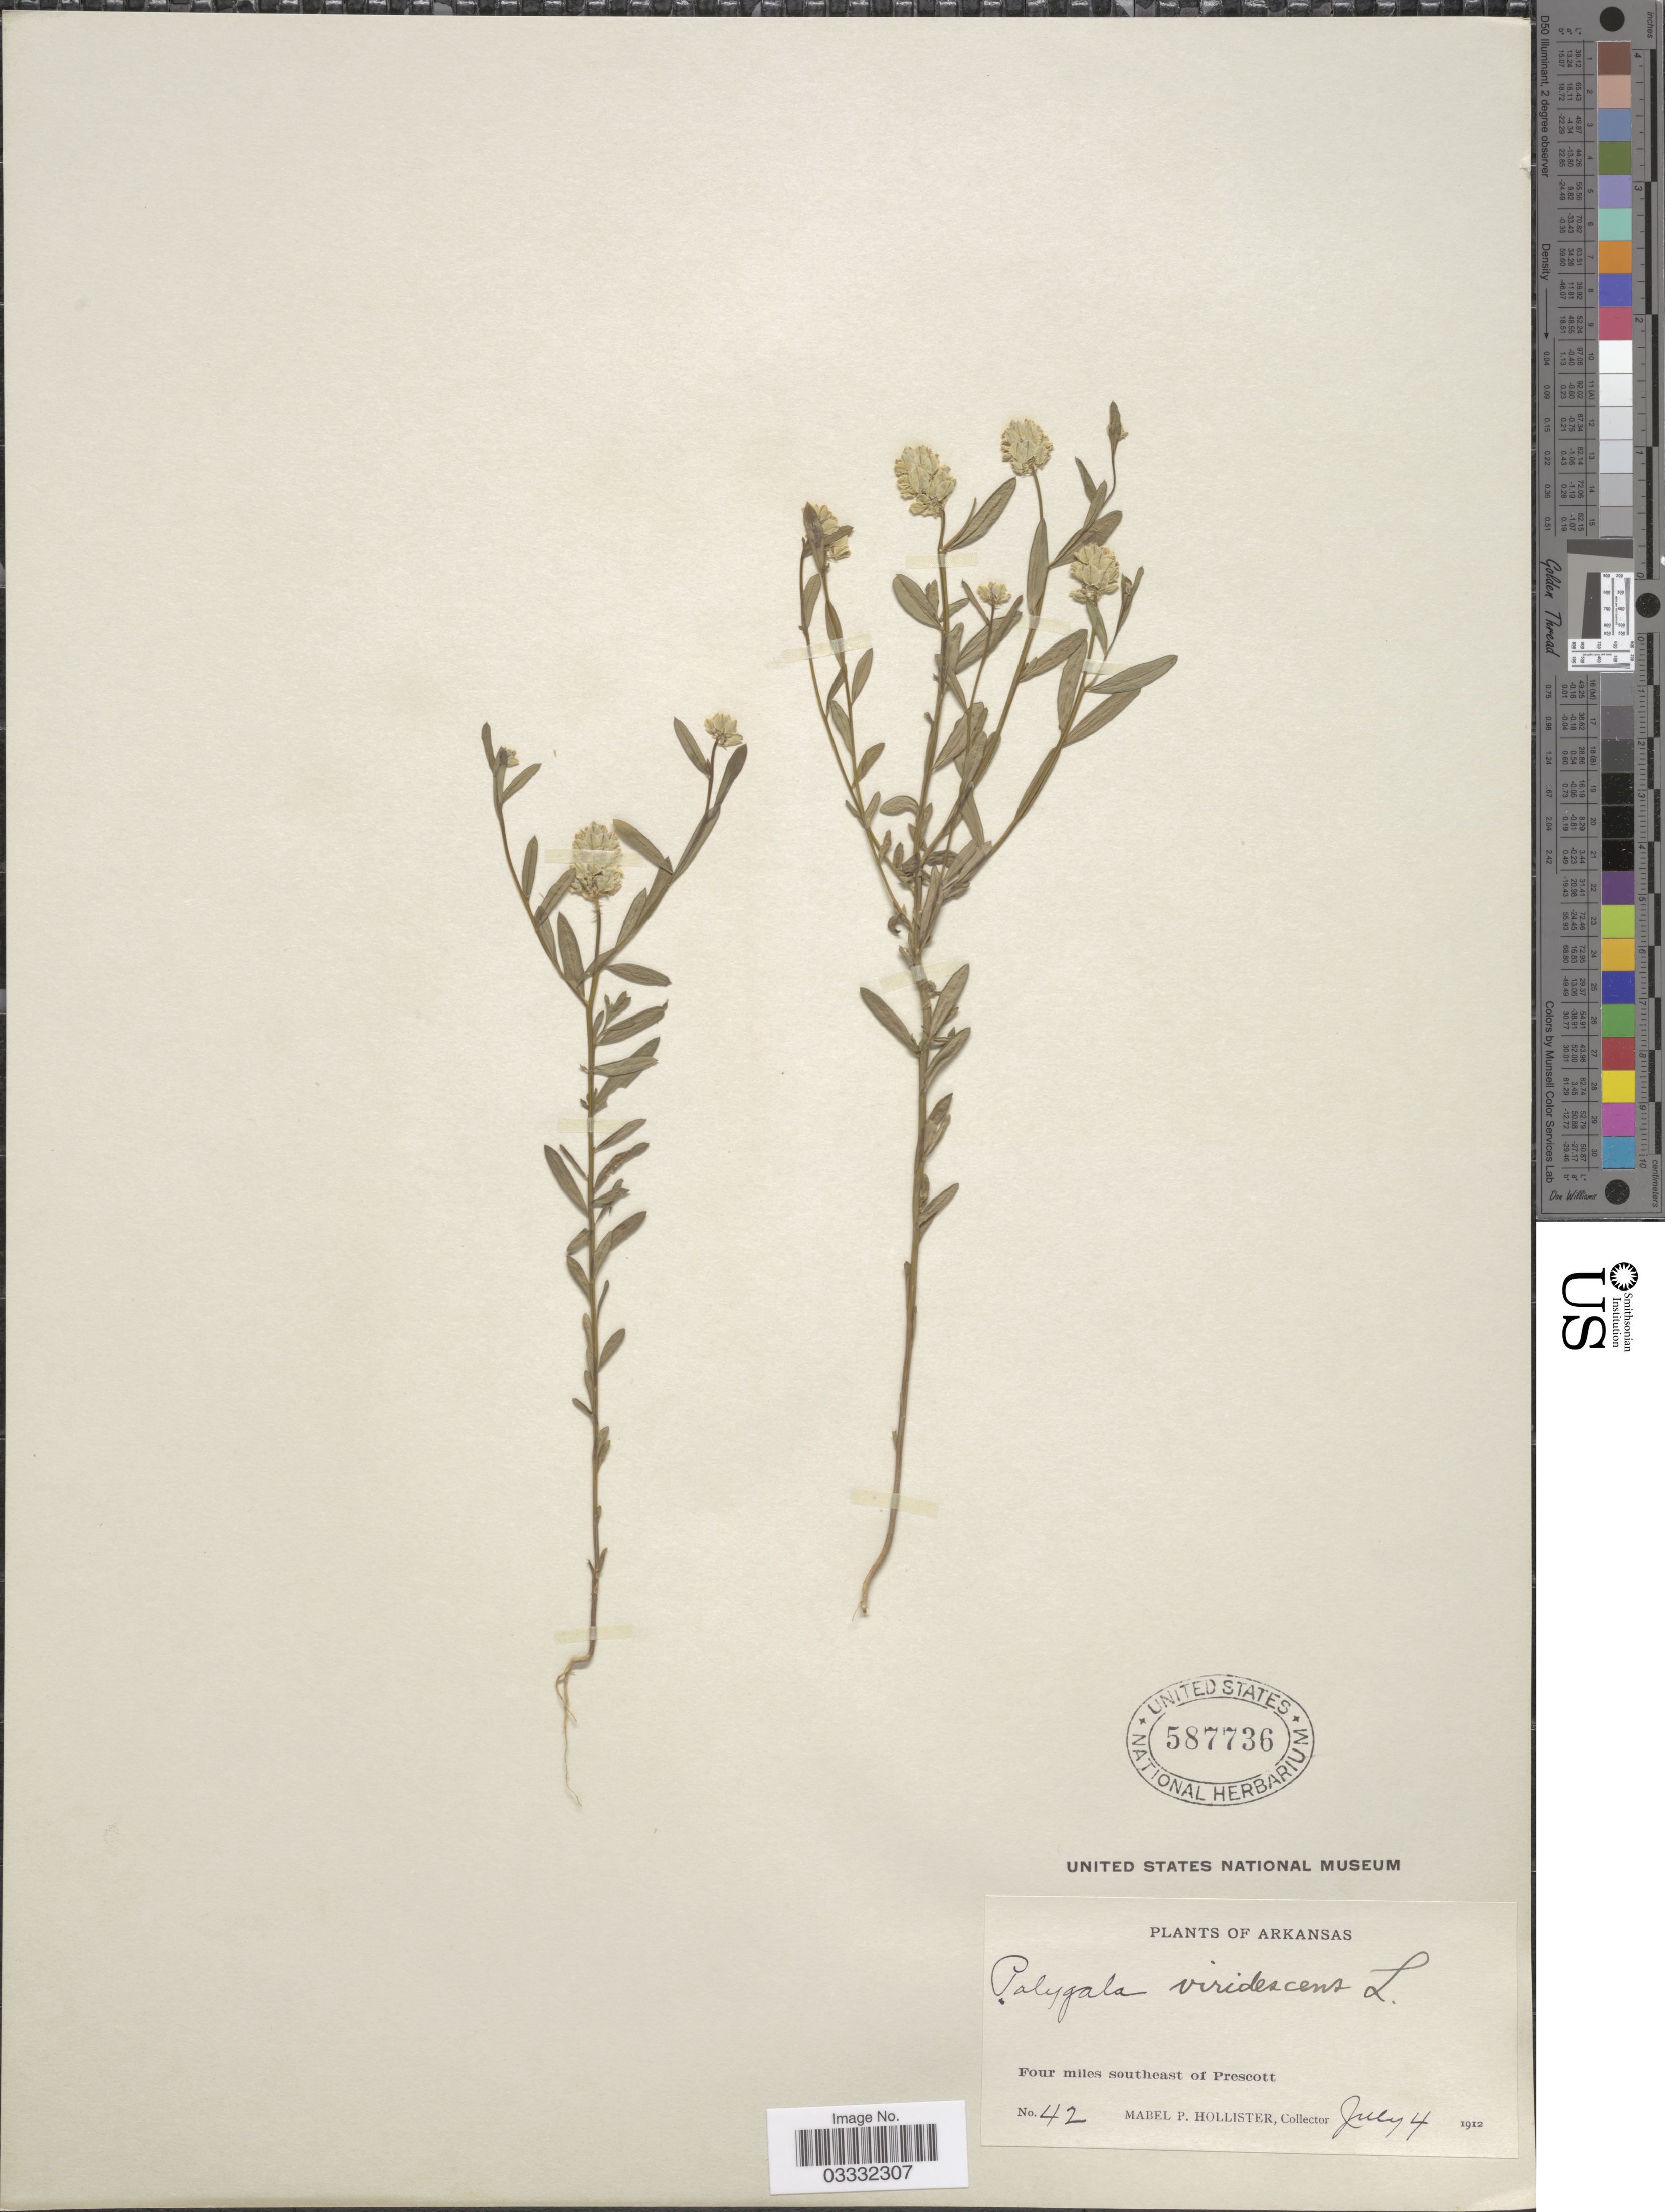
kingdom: Plantae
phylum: Tracheophyta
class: Magnoliopsida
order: Fabales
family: Polygalaceae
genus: Polygala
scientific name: Polygala sanguinea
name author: L.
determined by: Strong, Mark T., (BOT), Smithsonian Institution - National Museum of Natural History (UNITED STATES)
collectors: M. Hollister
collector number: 42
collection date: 1912-07-04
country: United States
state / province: Arkansas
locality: Four miles southeast of Prescott.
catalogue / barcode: US 587736